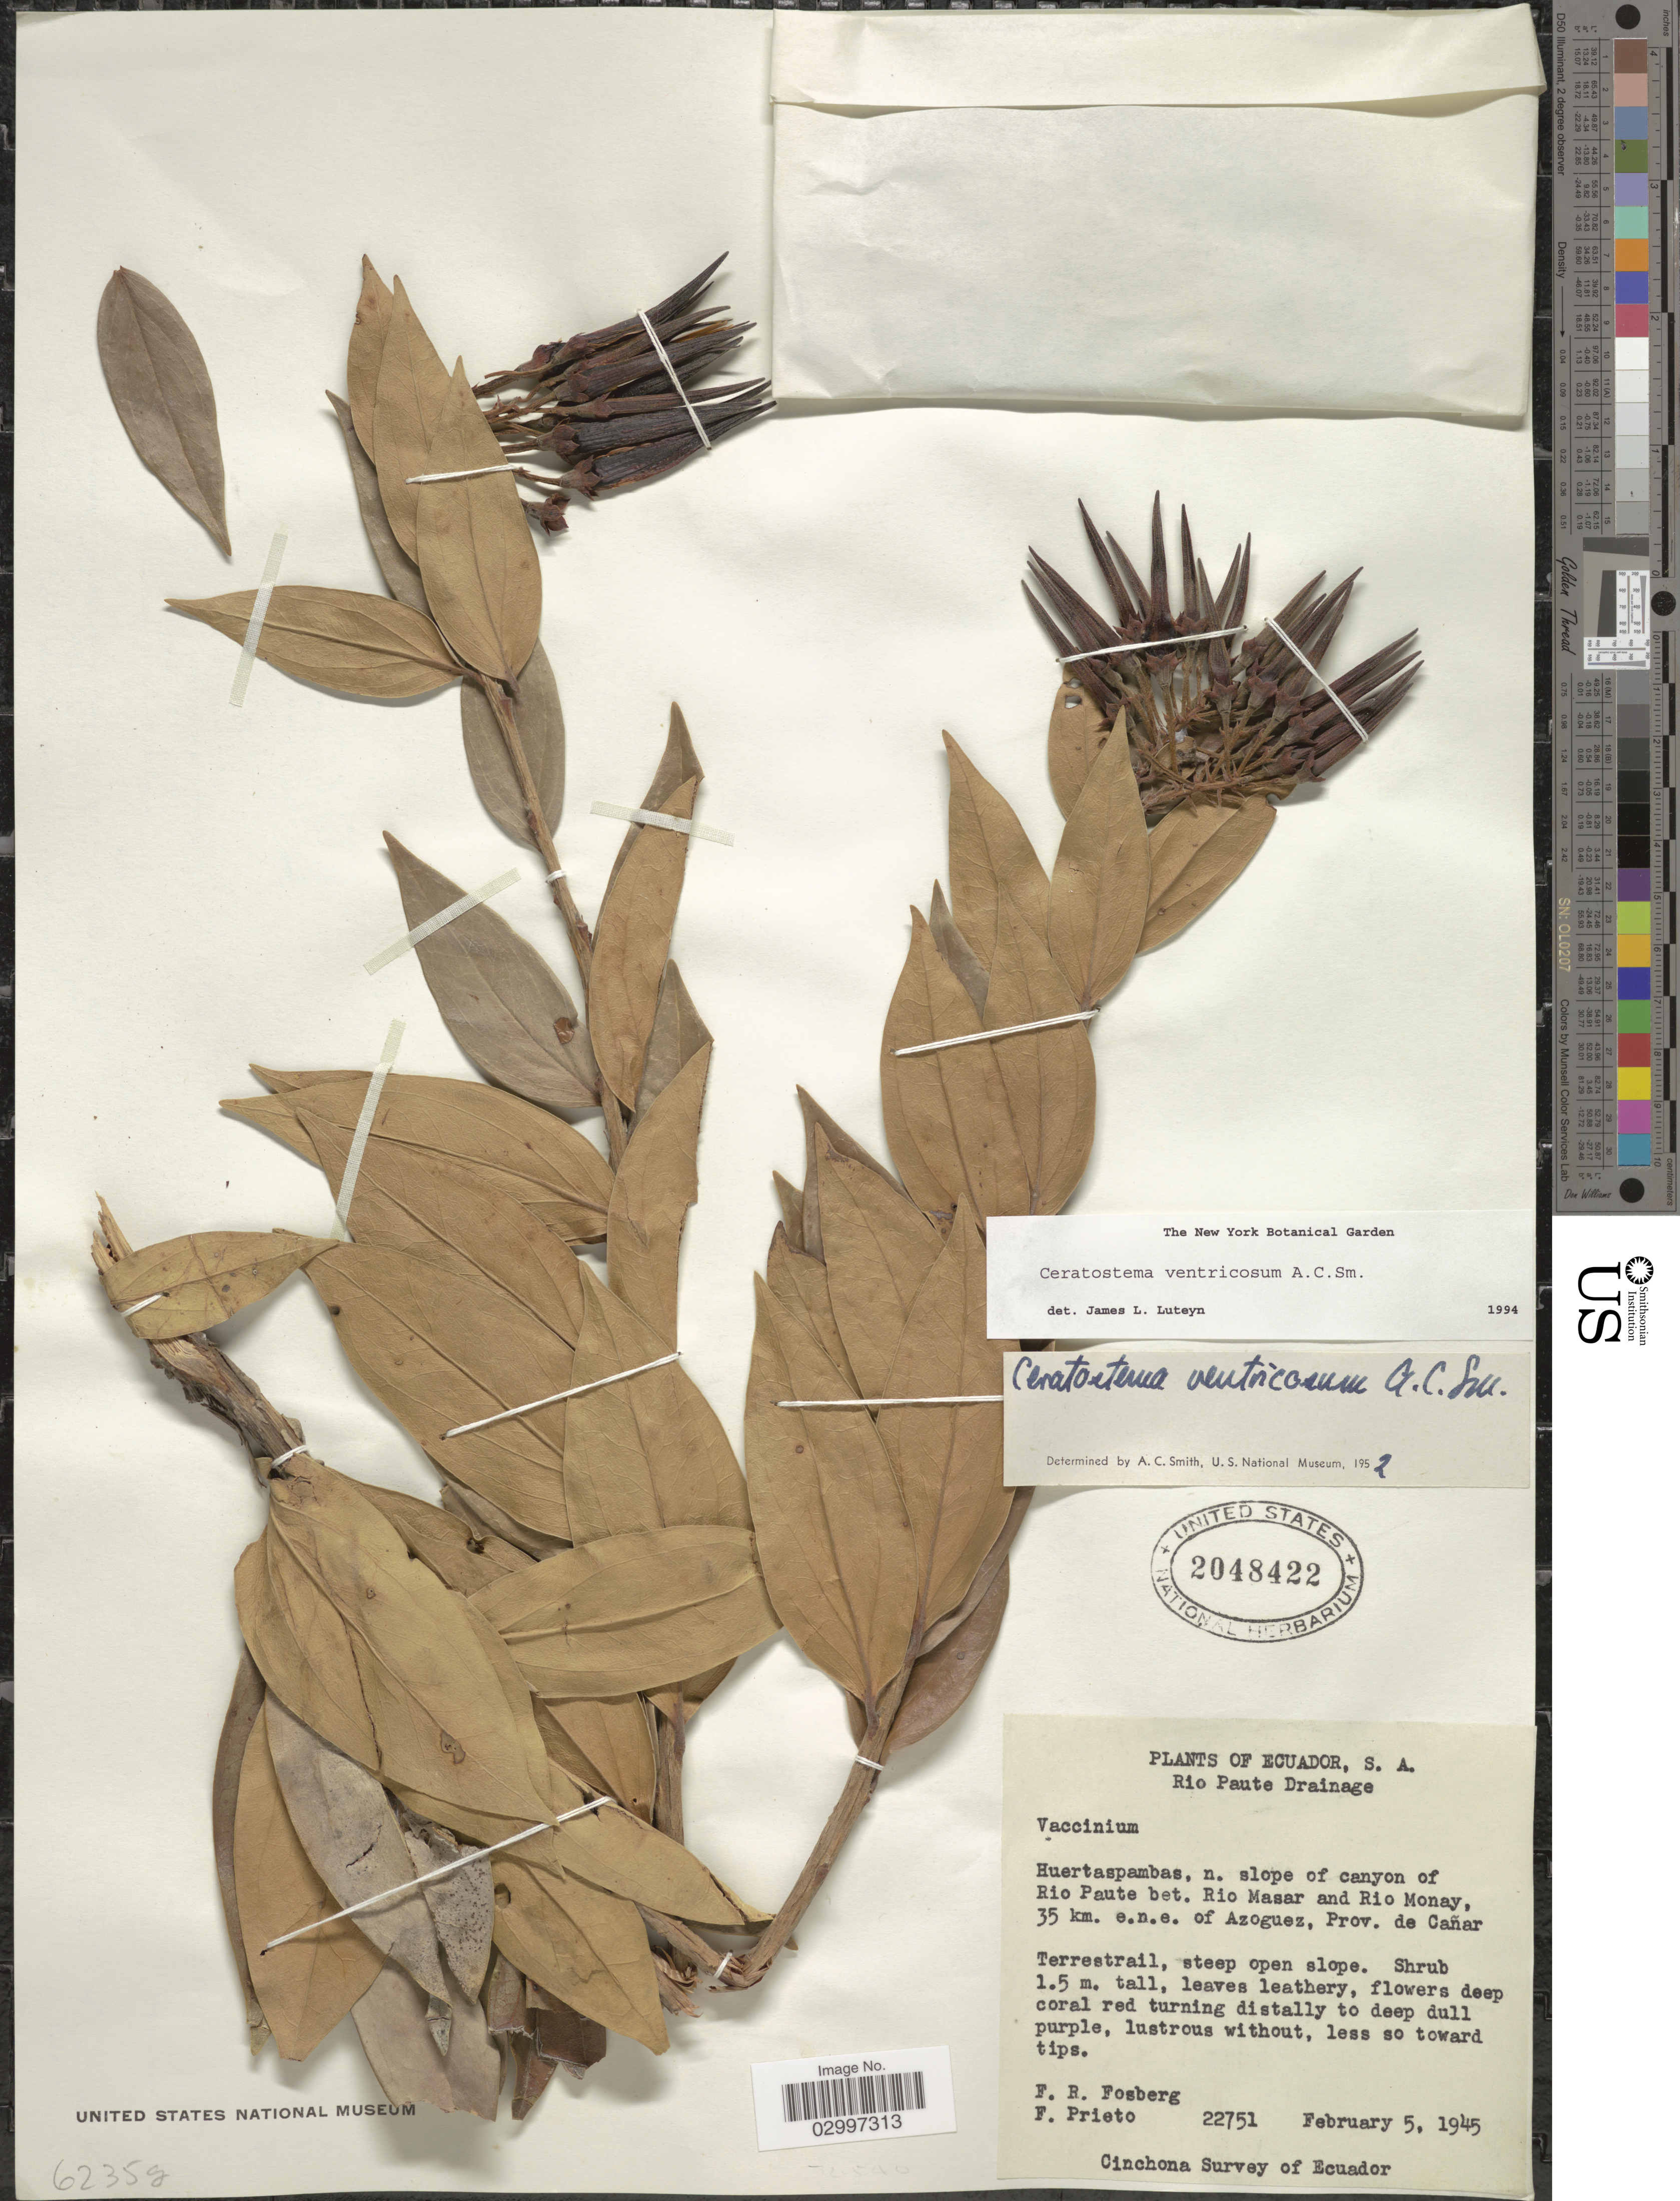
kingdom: Plantae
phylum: Tracheophyta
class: Magnoliopsida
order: Ericales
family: Ericaceae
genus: Ceratostema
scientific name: Ceratostema ventricosum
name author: A.C. Sm.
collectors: F. R. Fosberg & F. Prieto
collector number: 22751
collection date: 1945-02-05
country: Ecuador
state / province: Cañar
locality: Rio Paute Drainage, Huertaspambas, n. slope of canyon of Rio Paute bet. Rio Masar and Rio Monay, 35 km. e.n.e. of Azoguez.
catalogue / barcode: US 2048422